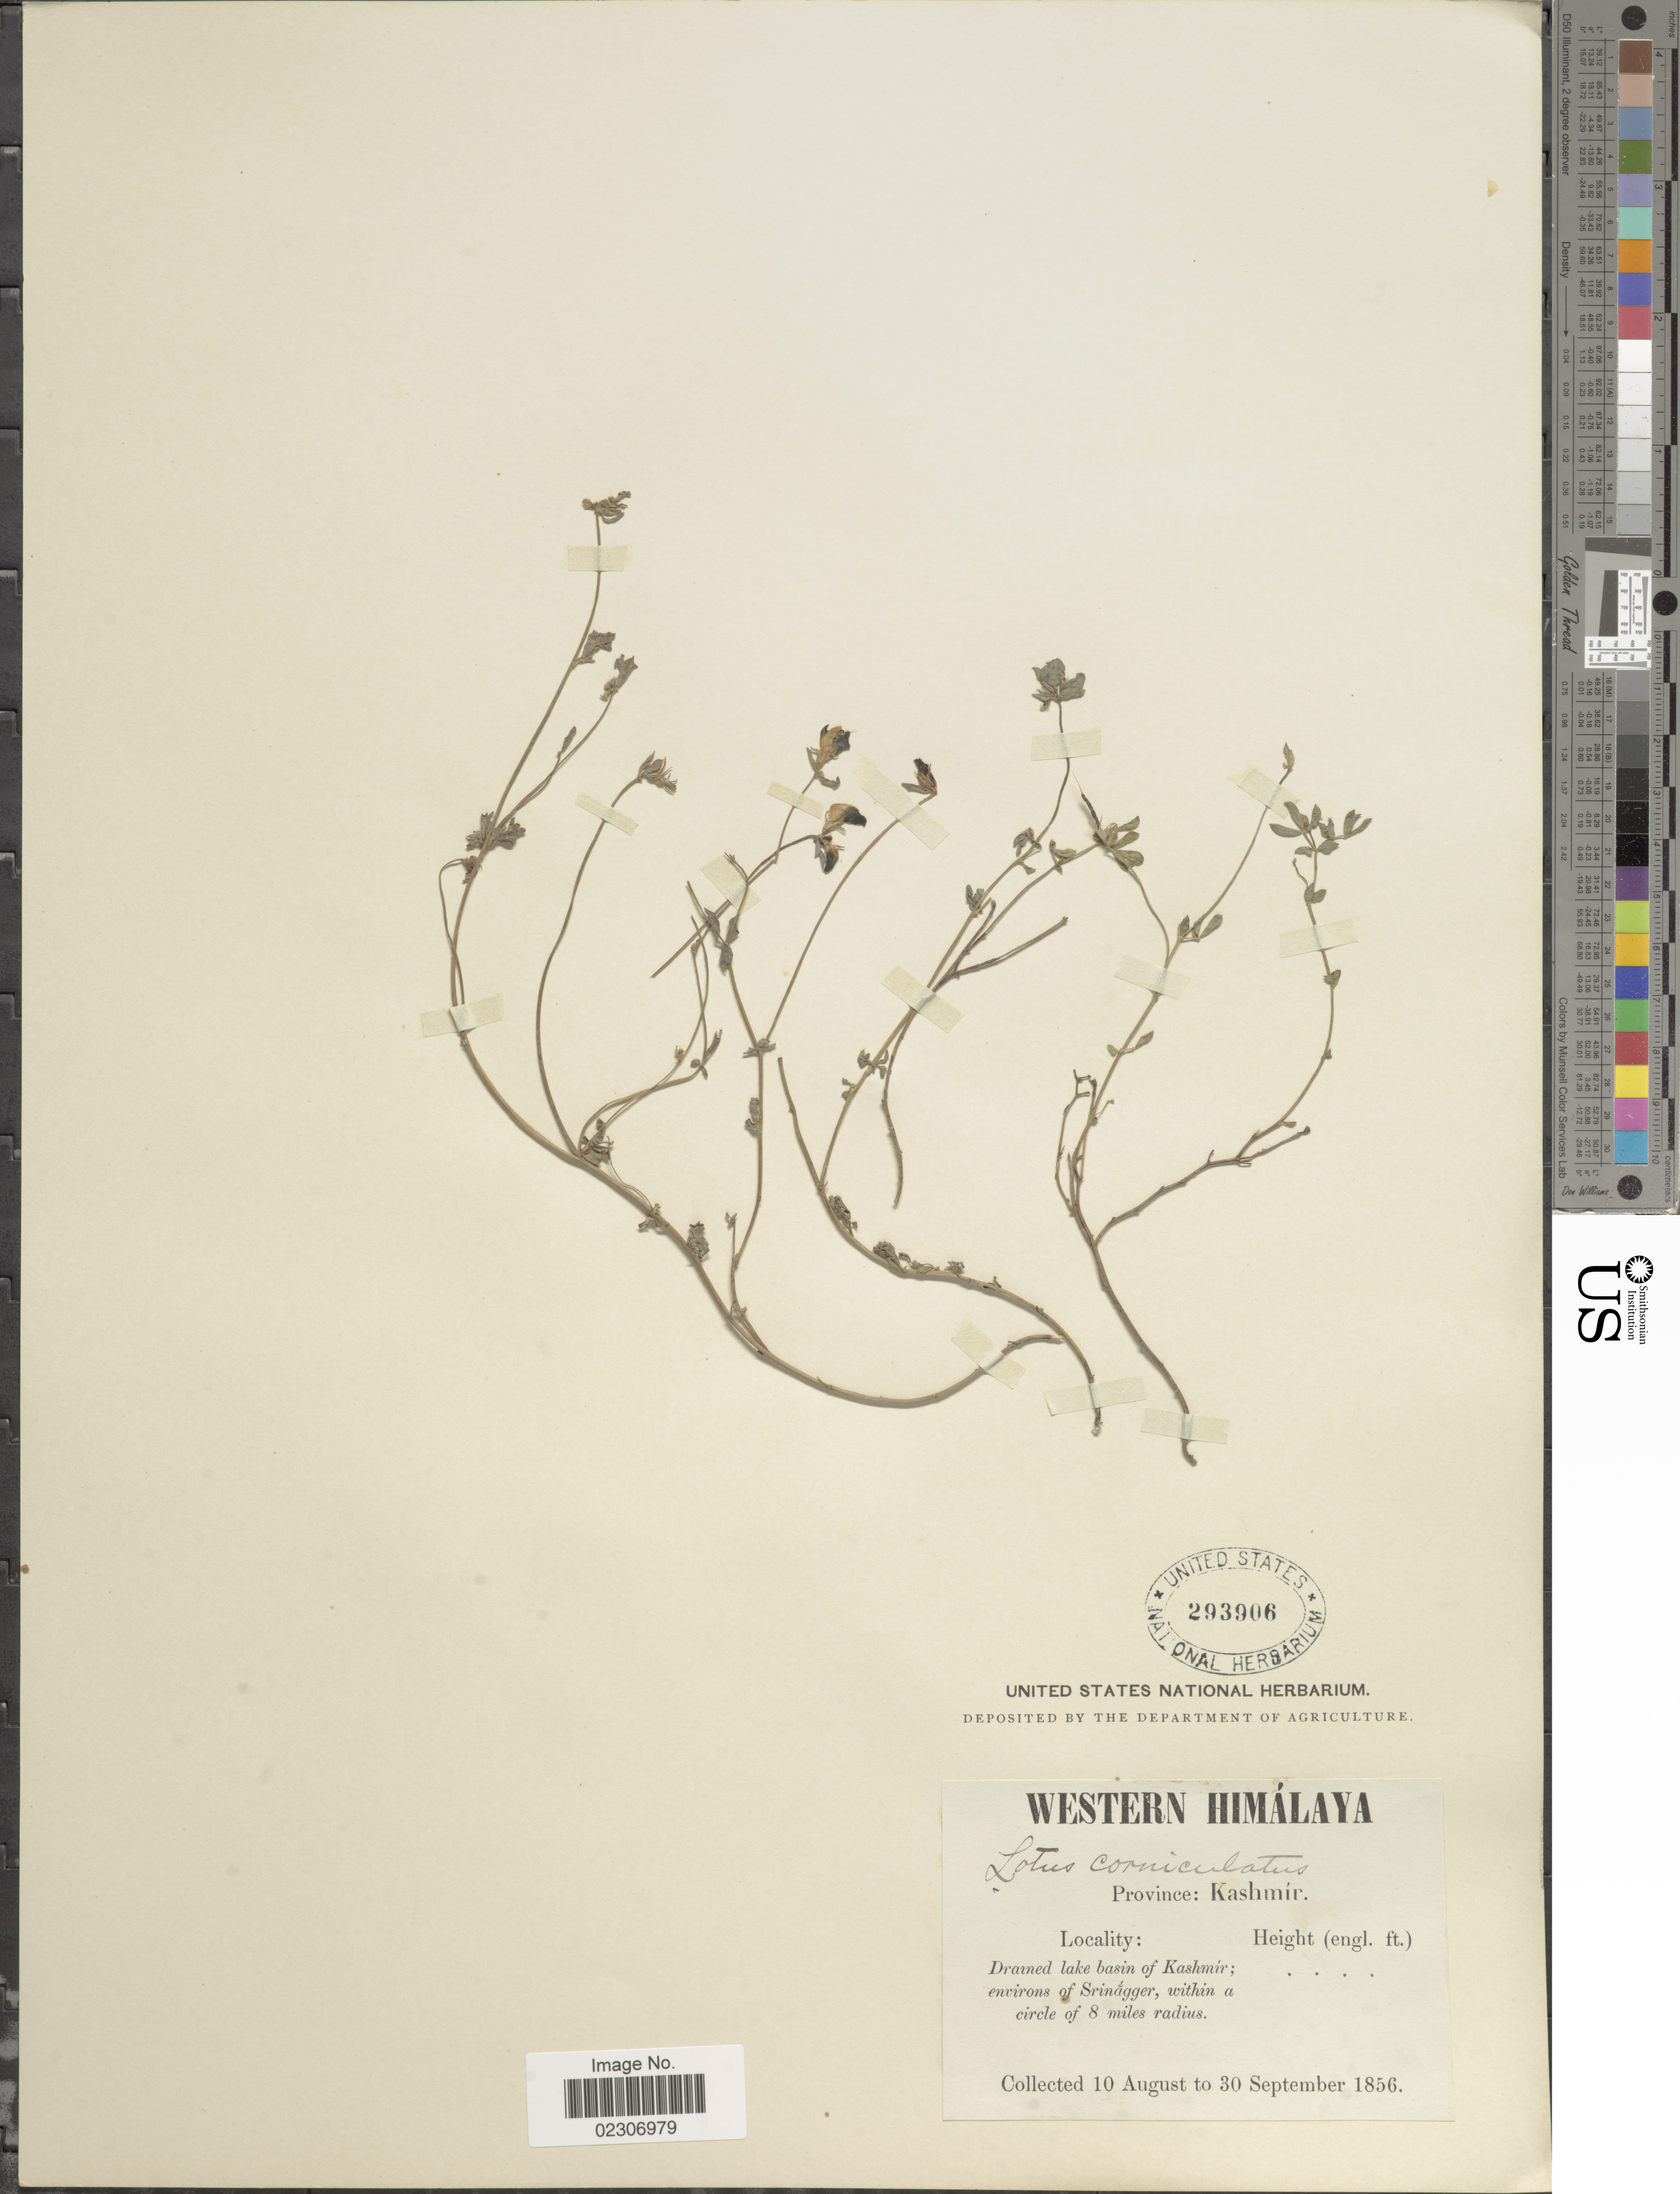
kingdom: Plantae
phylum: Tracheophyta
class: Magnoliopsida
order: Fabales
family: Fabaceae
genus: Lotus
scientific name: Lotus corniculatus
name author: L.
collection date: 1856-08-10/1856-09-30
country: India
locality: Western Himálaya, Province: Kashmír, Drained lake basin of Kashmír; environs of Srinágger, within a circle of 8 miles radius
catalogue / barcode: US 293906